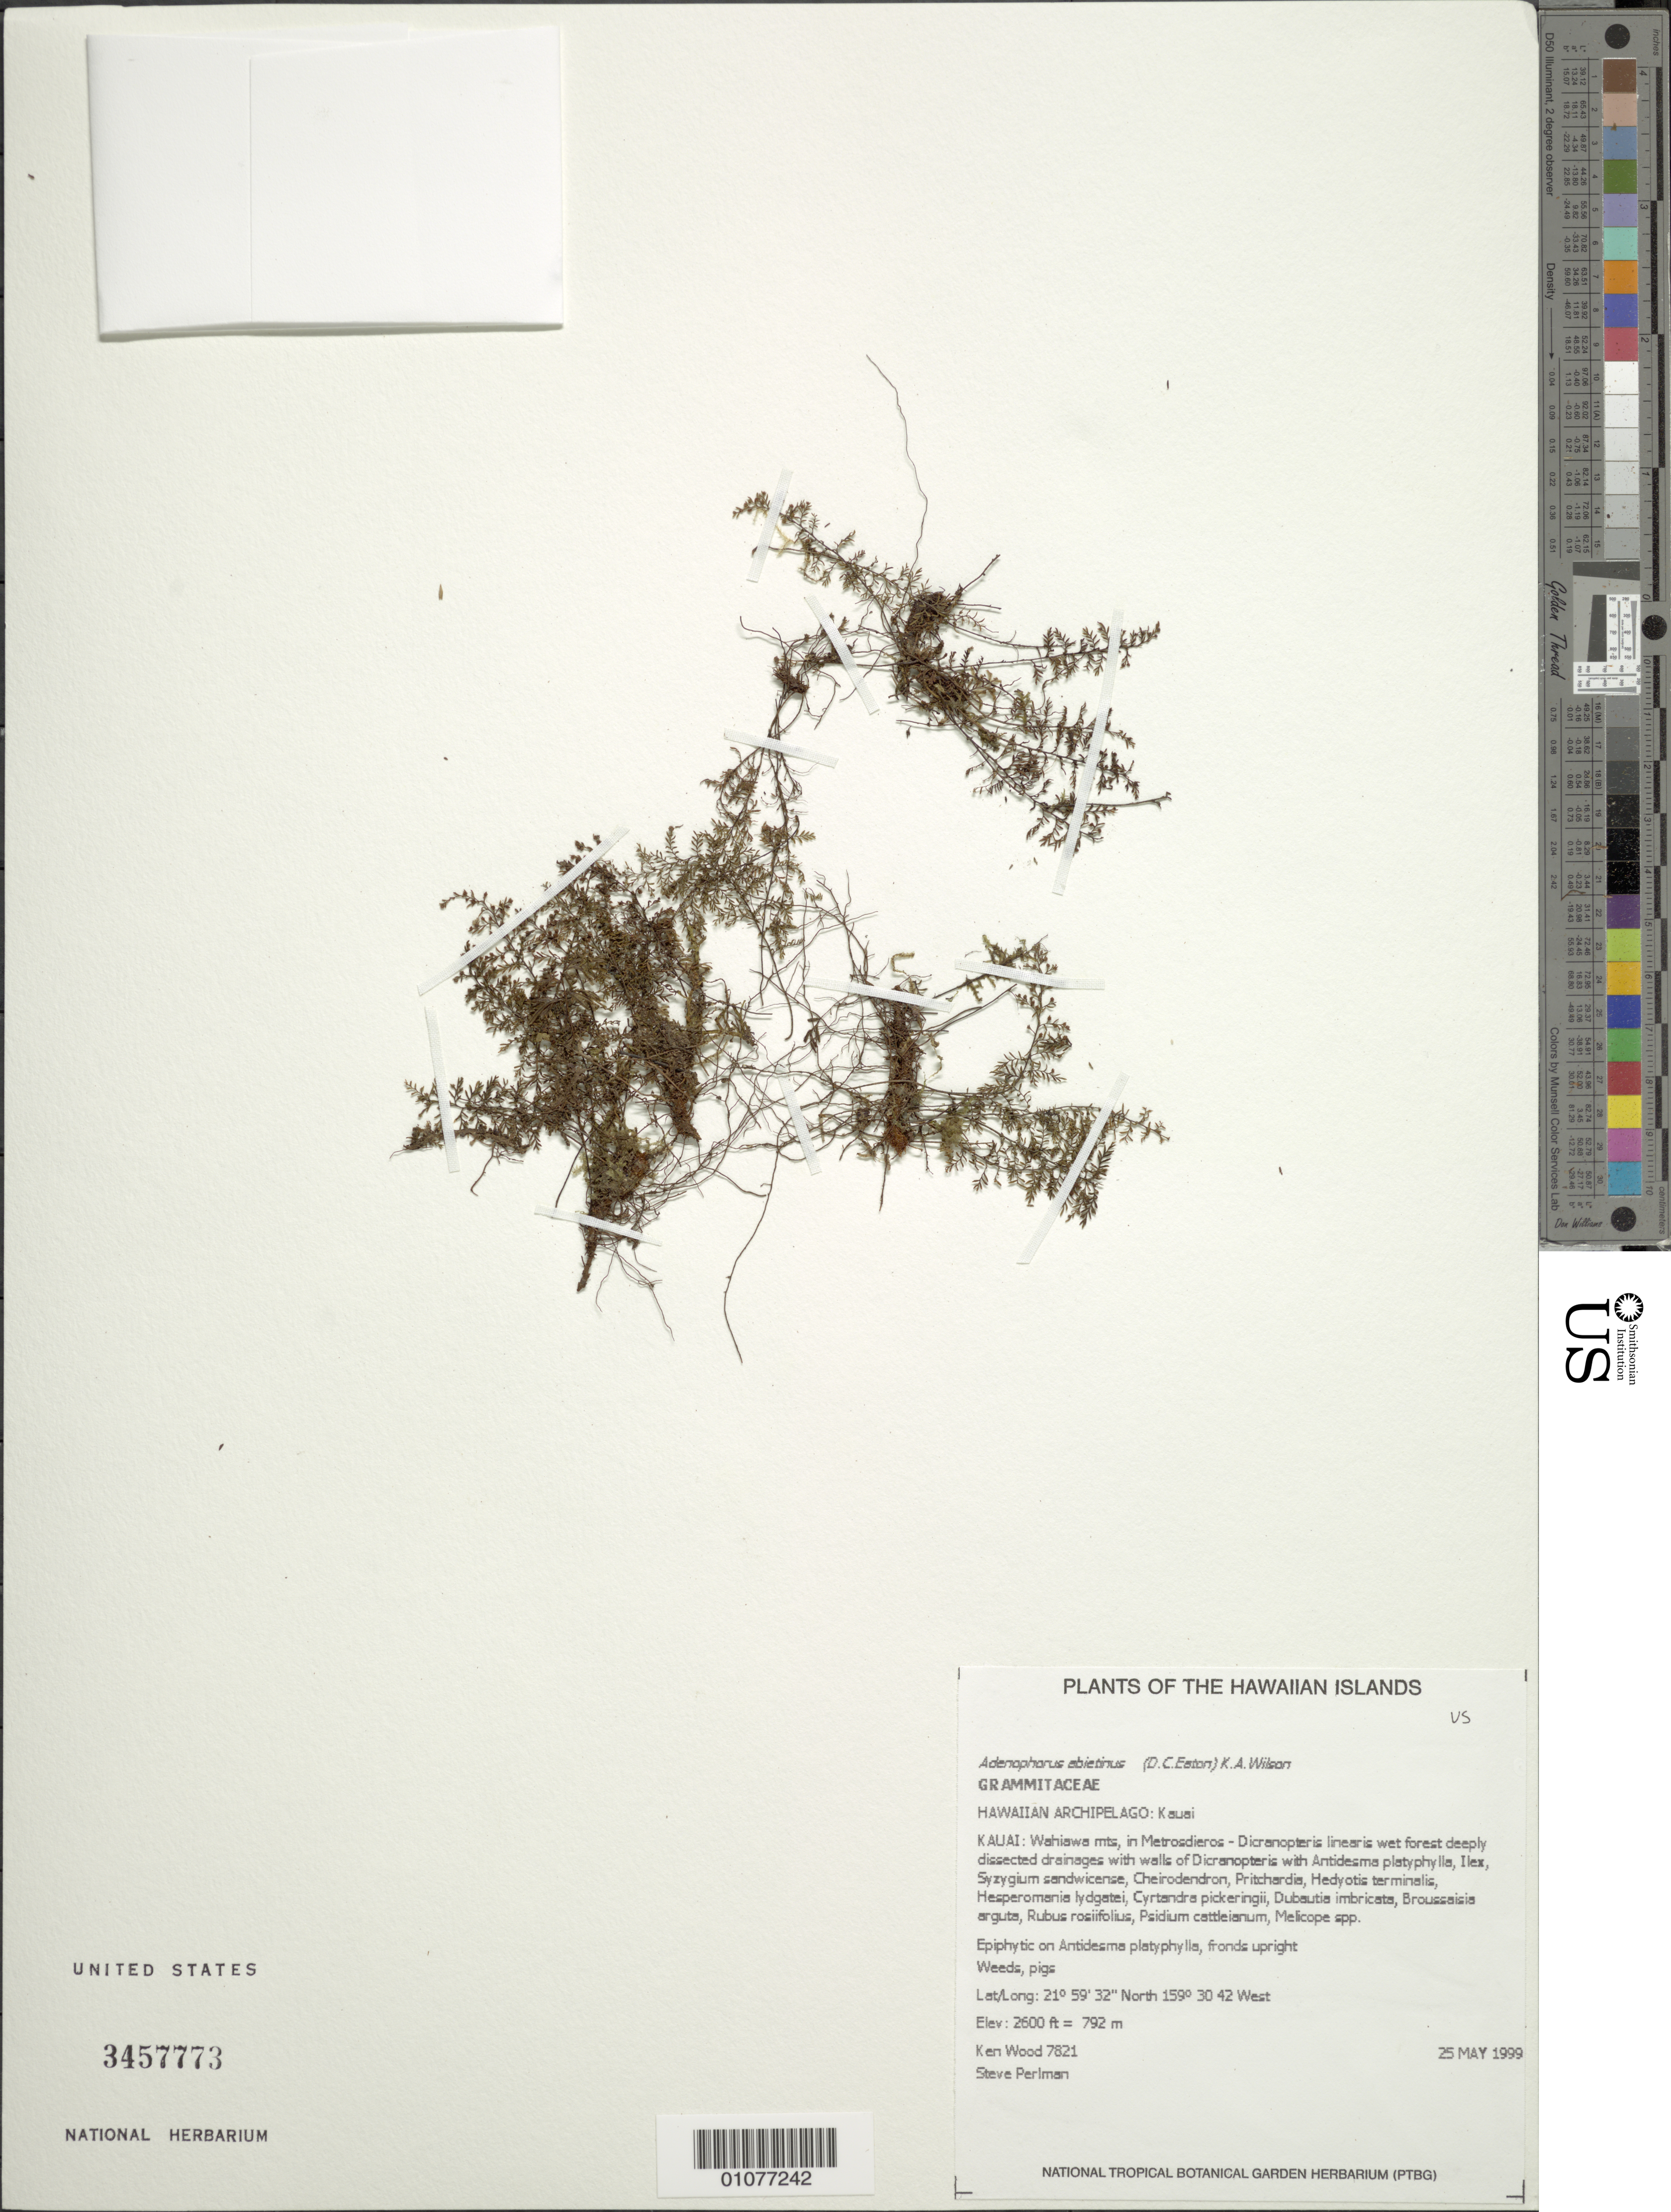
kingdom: Plantae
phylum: Tracheophyta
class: Polypodiopsida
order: Polypodiales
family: Polypodiaceae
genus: Adenophorus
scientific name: Adenophorus abietinus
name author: (D.C. Eaton) K.A. Wilson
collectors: K. R. Wood & S. P. Perlman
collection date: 1999-05-25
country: United States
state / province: Hawaii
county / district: Kaui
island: Kaua'i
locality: Wahiawa mts.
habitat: wet forest deeply dissected drainages with walls; weeds, pigs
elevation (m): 792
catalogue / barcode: US 3457773